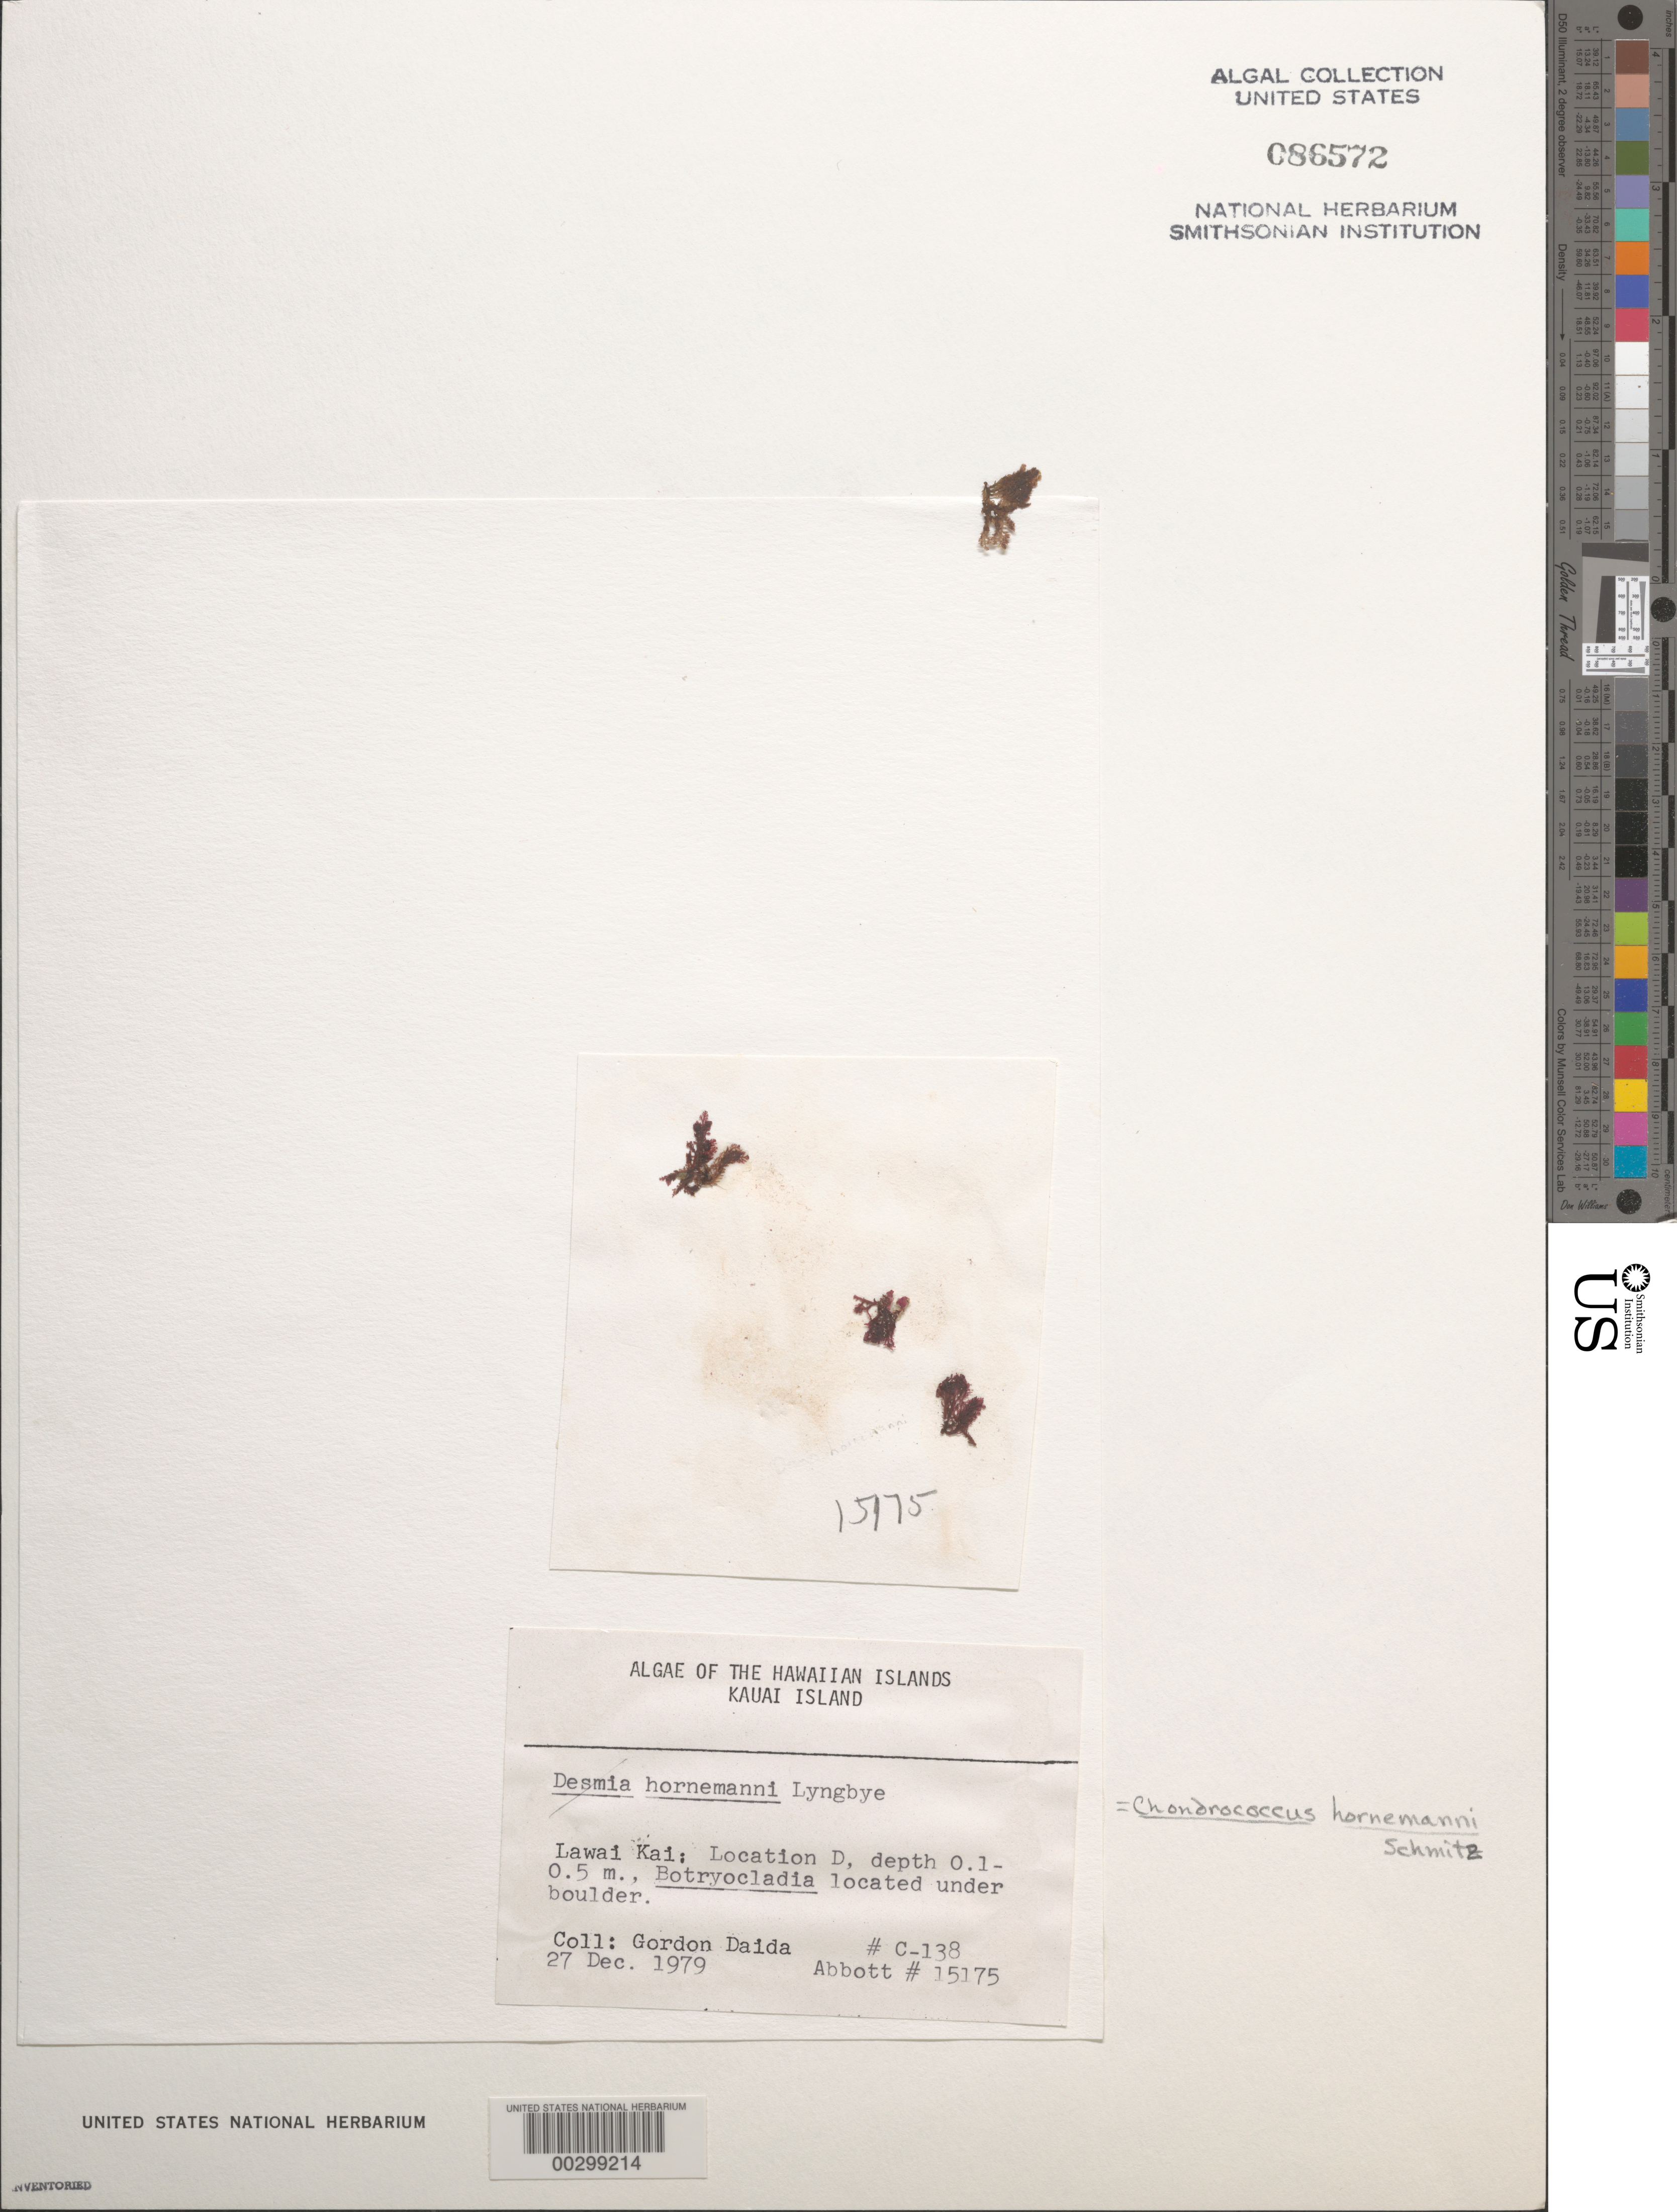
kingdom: Plantae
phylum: Rhodophyta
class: Florideophyceae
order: Gigartinales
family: Rhizophyllidaceae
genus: Portieria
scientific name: Portieria hornemannii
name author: (Lyngbye) P.C. Silva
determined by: Algae name updating Project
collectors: G. Daida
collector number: C138 & IAA 15175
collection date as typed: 27 Dec 1979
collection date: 1979-12-27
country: United States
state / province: Hawaii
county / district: Kauai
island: Kaua'i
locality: Lawai Kai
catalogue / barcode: US 86572